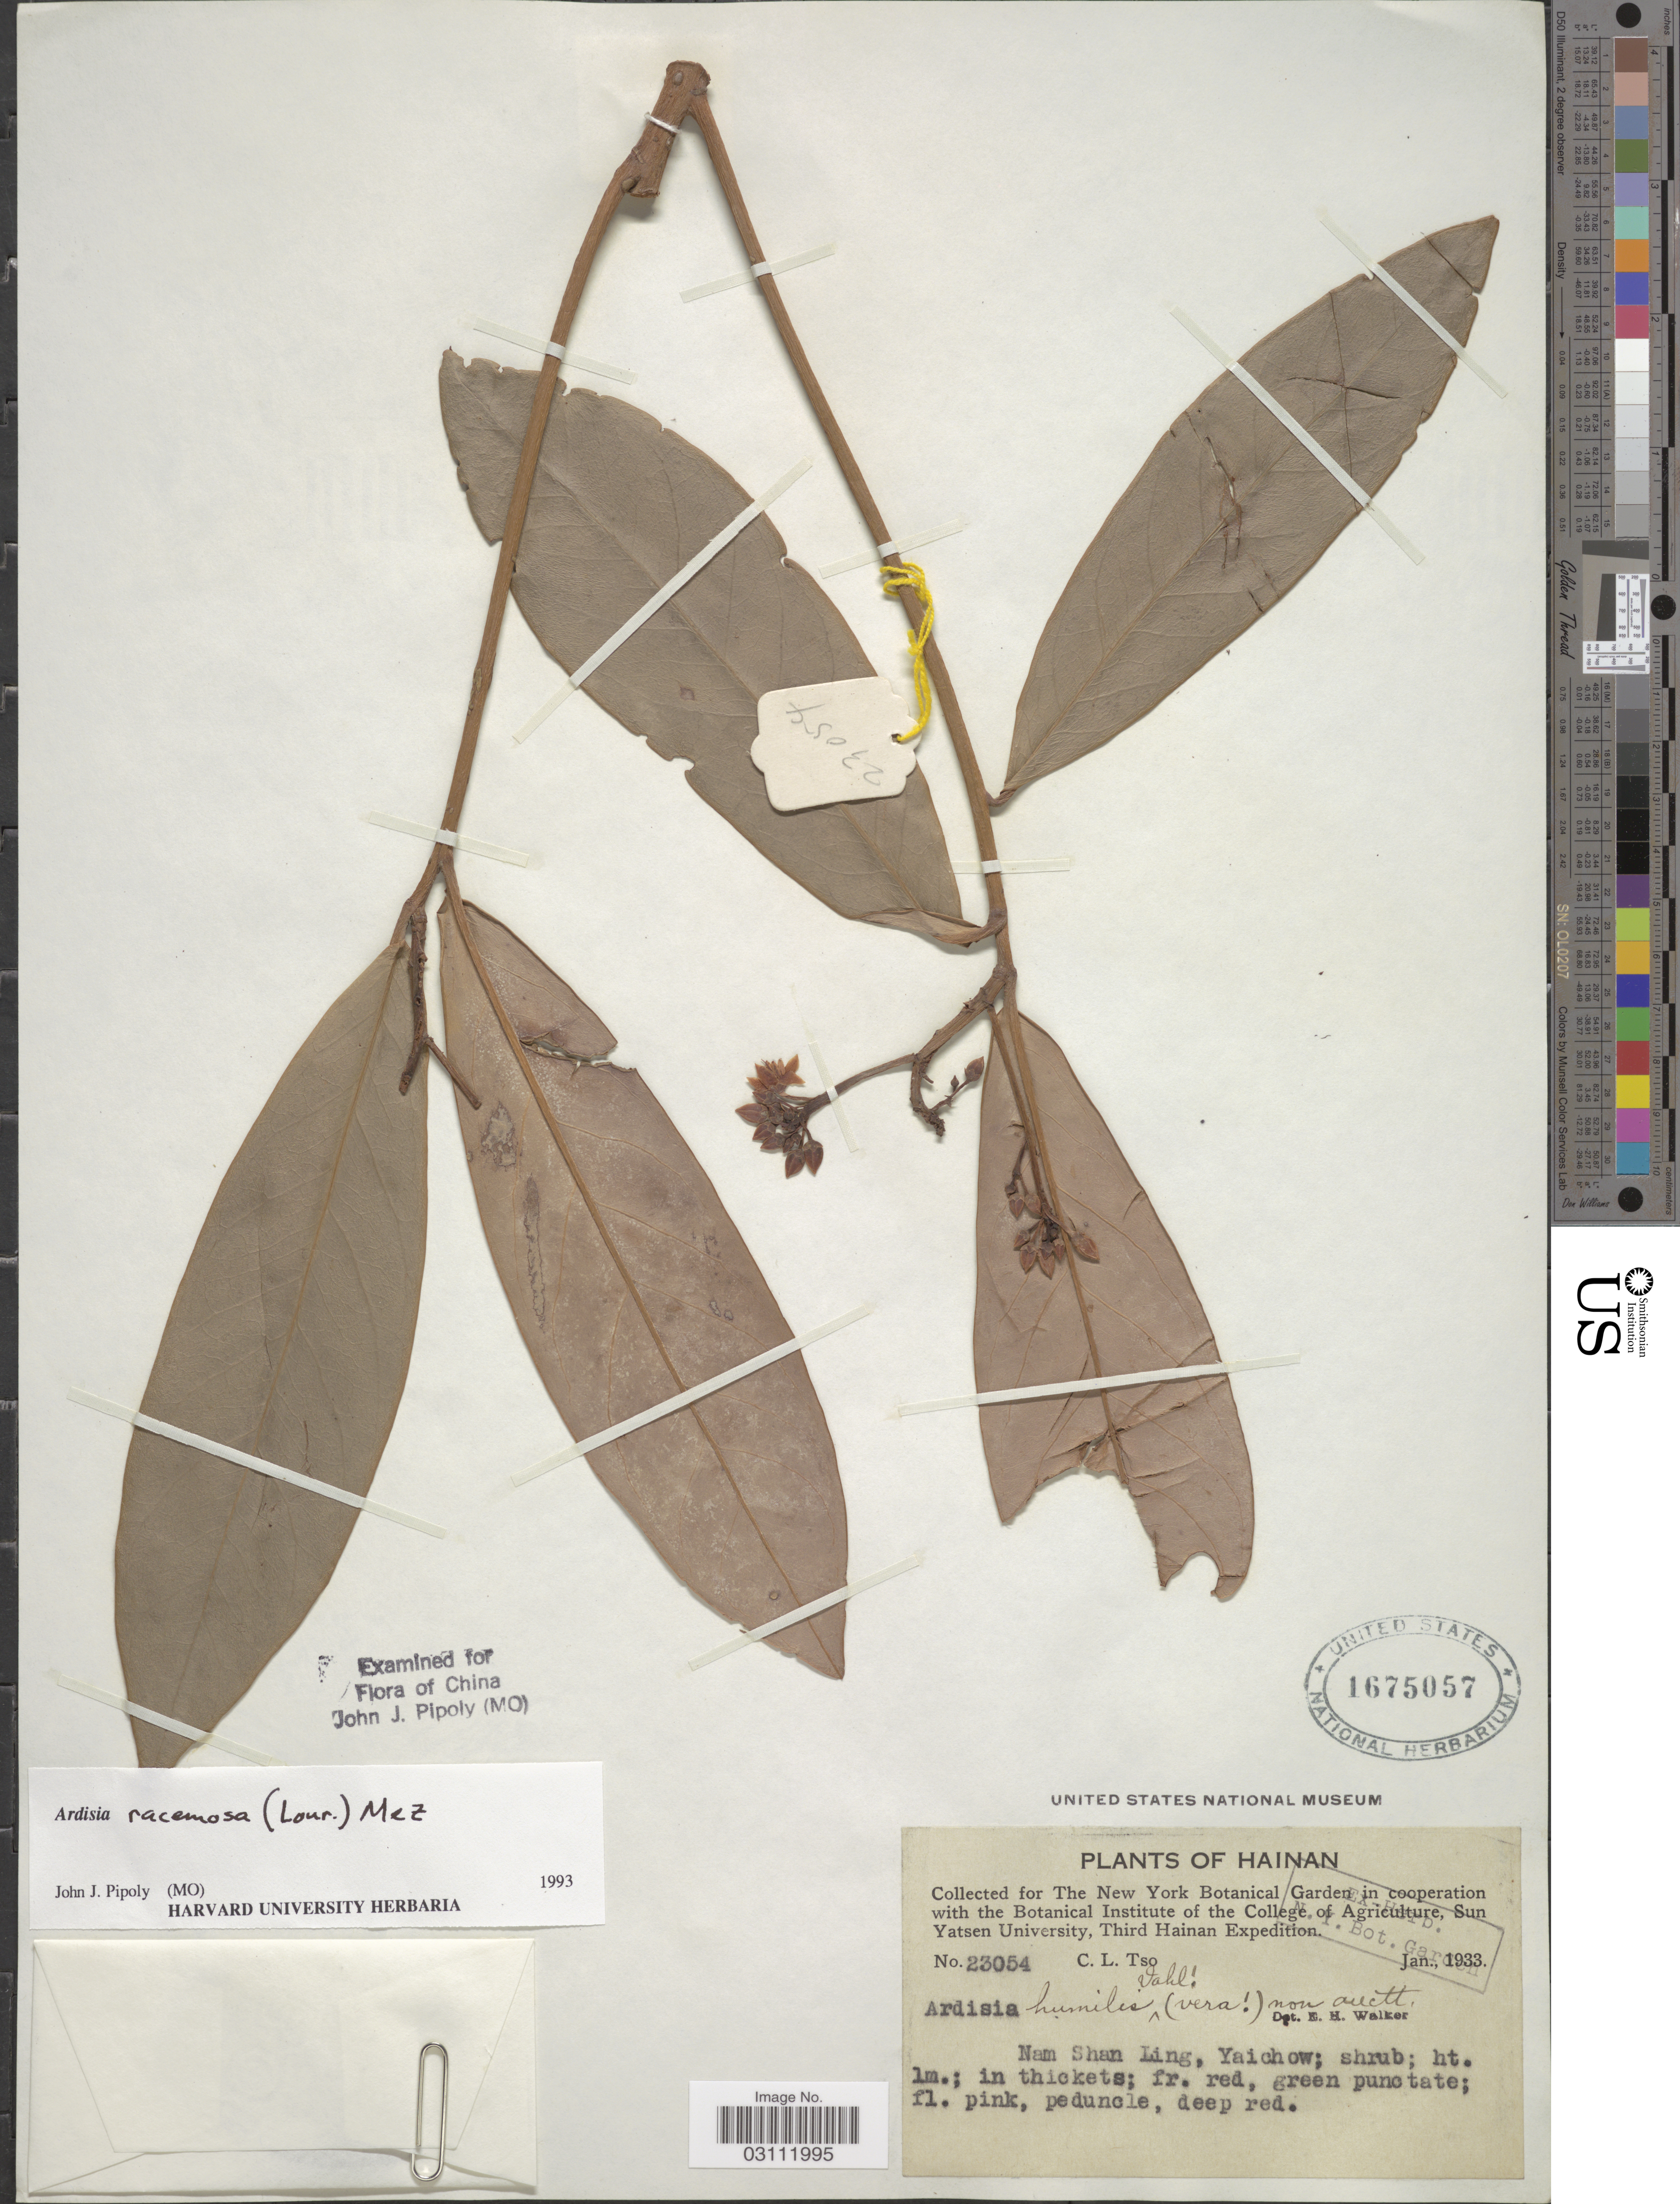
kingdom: Plantae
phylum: Tracheophyta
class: Magnoliopsida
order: Ericales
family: Primulaceae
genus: Ardisia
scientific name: Ardisia racemosa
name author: R.T. Baker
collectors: C. Tso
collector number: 23054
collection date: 1933-01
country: China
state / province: Hainan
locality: Nam Shan Ling, Yaichow.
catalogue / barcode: US 1675057